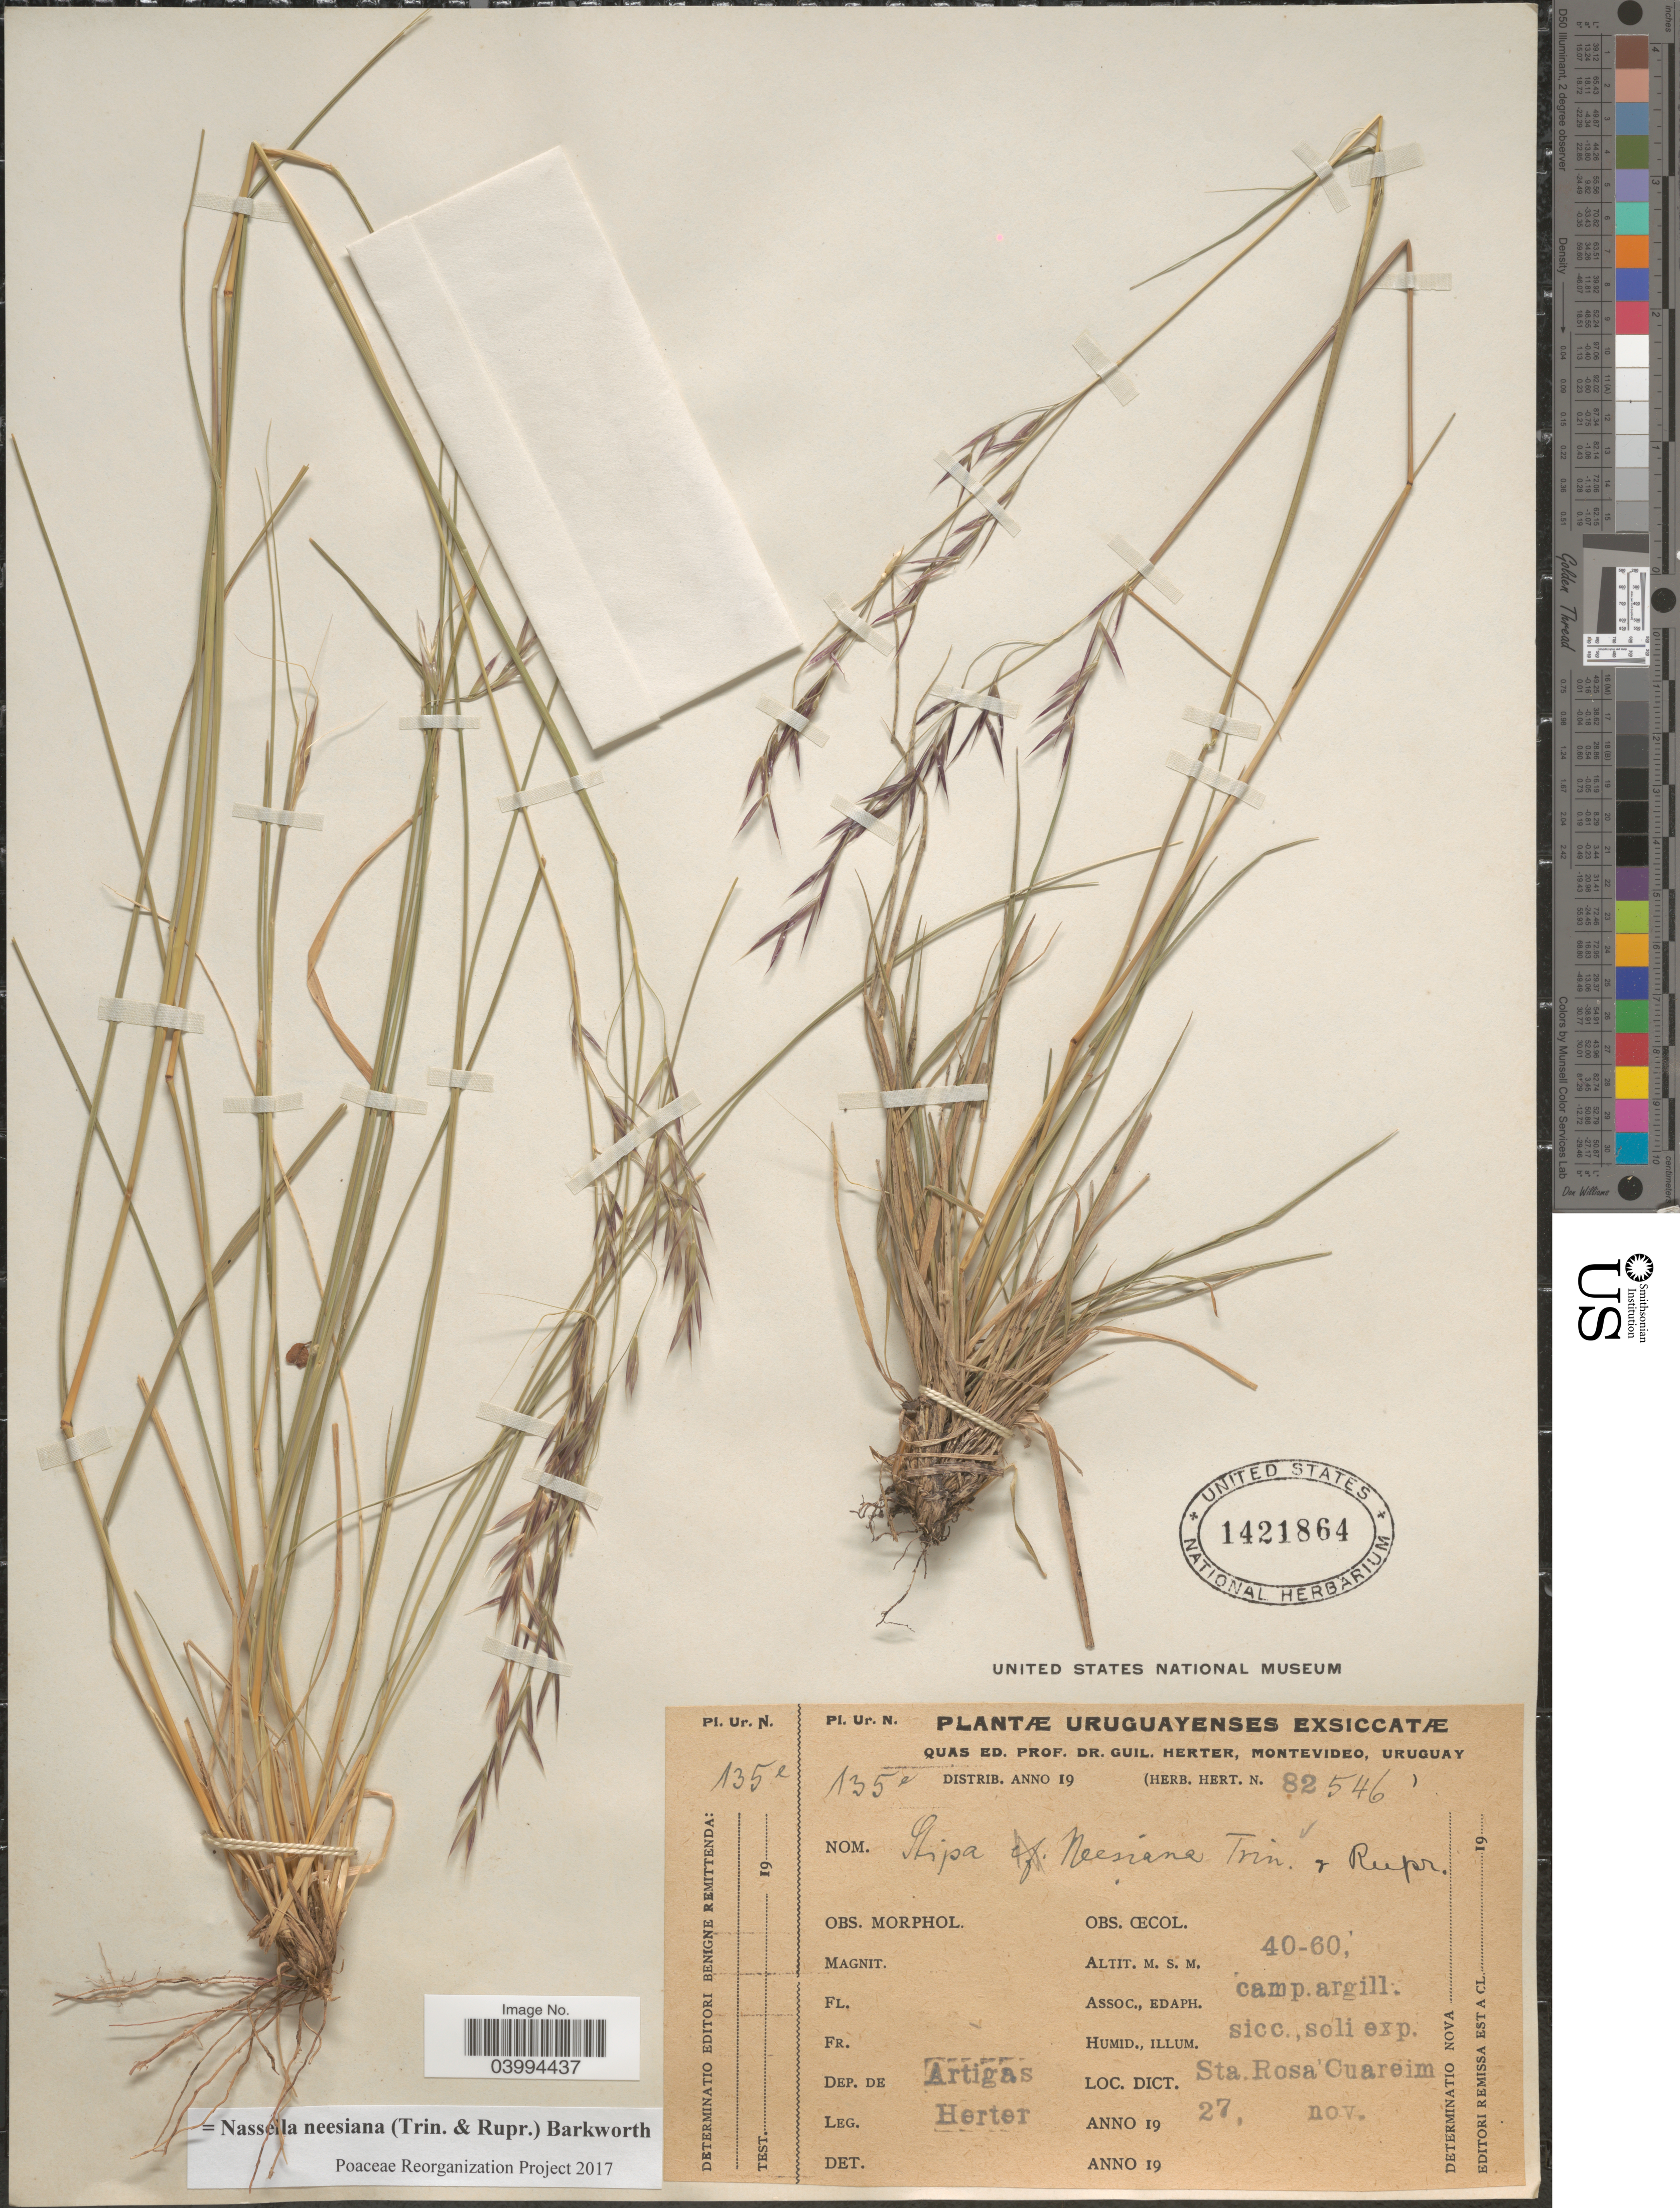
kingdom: Plantae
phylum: Tracheophyta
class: Liliopsida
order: Poales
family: Poaceae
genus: Nassella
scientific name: Nassella neesiana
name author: (Trin. & Rupr.) Barkworth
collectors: G. Herter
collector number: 135e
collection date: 1927-11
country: Uruguay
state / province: Artigas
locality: Dep. de Artigas. Loc. Dict. Sta. Rosa Cuareim.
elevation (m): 40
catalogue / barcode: US 1421864